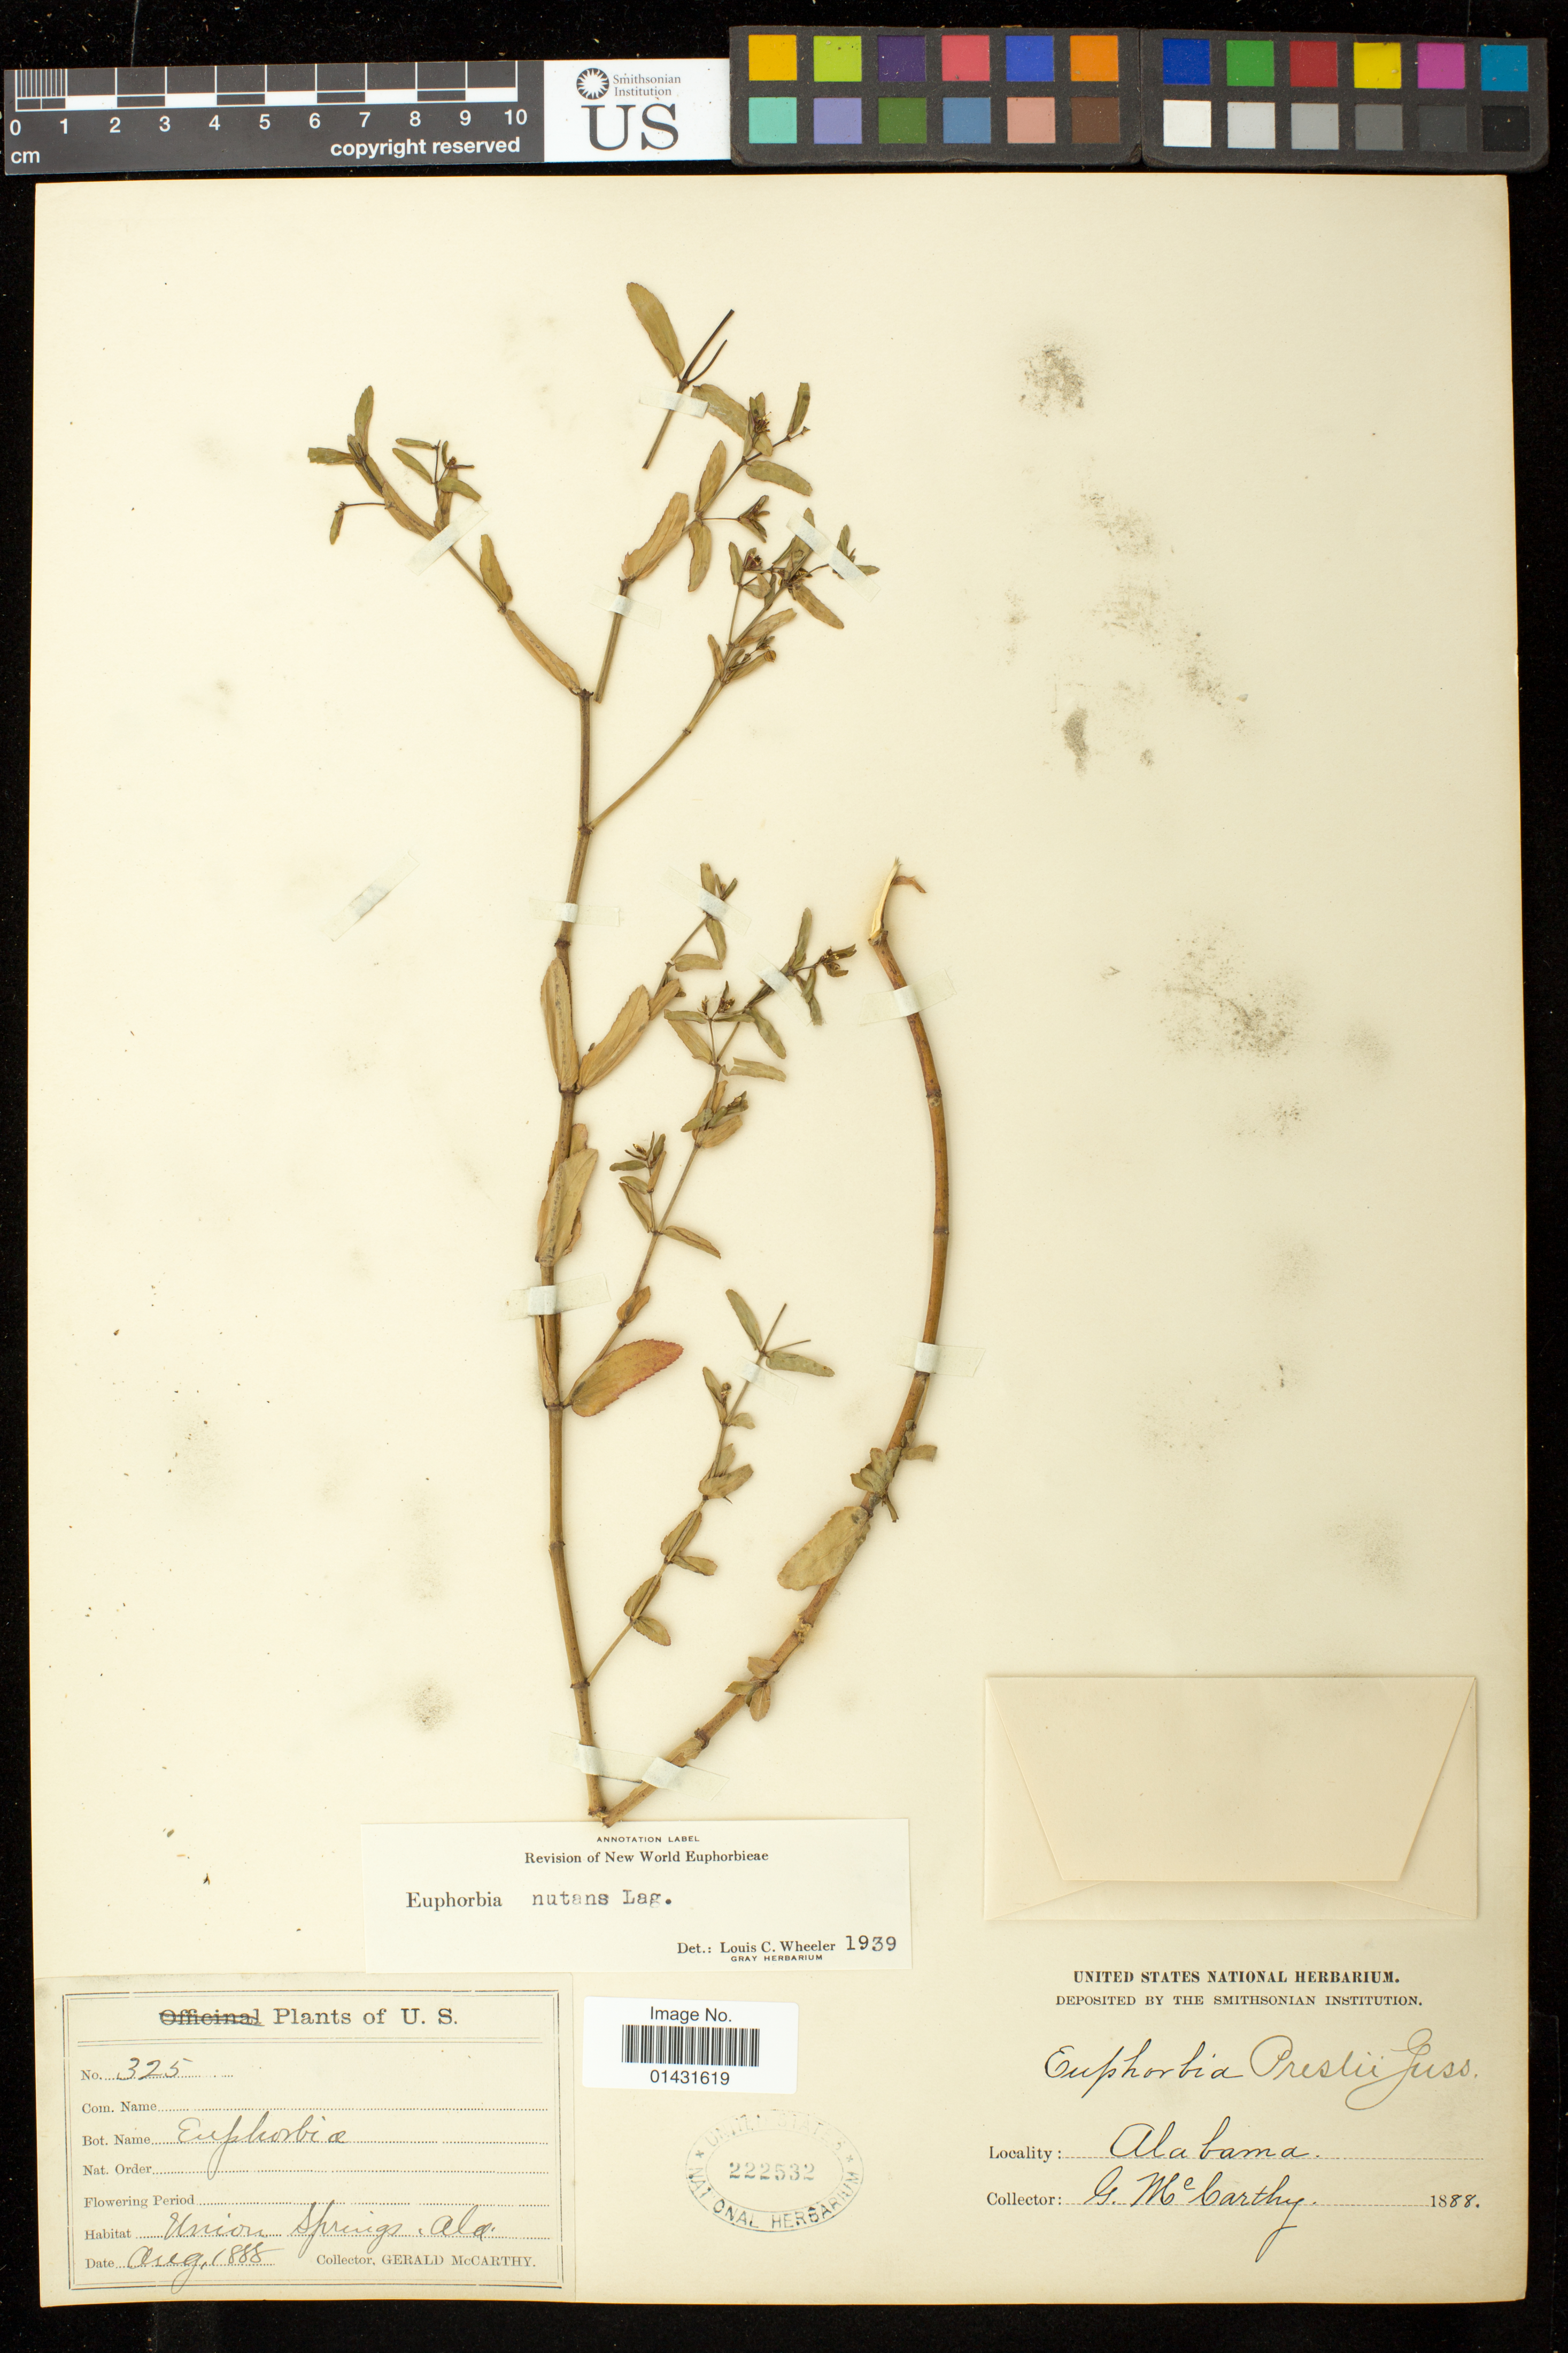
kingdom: Plantae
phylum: Tracheophyta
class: Magnoliopsida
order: Malpighiales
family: Euphorbiaceae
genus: Euphorbia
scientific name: Euphorbia hypericifolia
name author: L.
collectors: G. McCarthy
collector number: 325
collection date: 1888-08-01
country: United States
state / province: Alabama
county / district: Bullock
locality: Union Springs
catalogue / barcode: US 222532